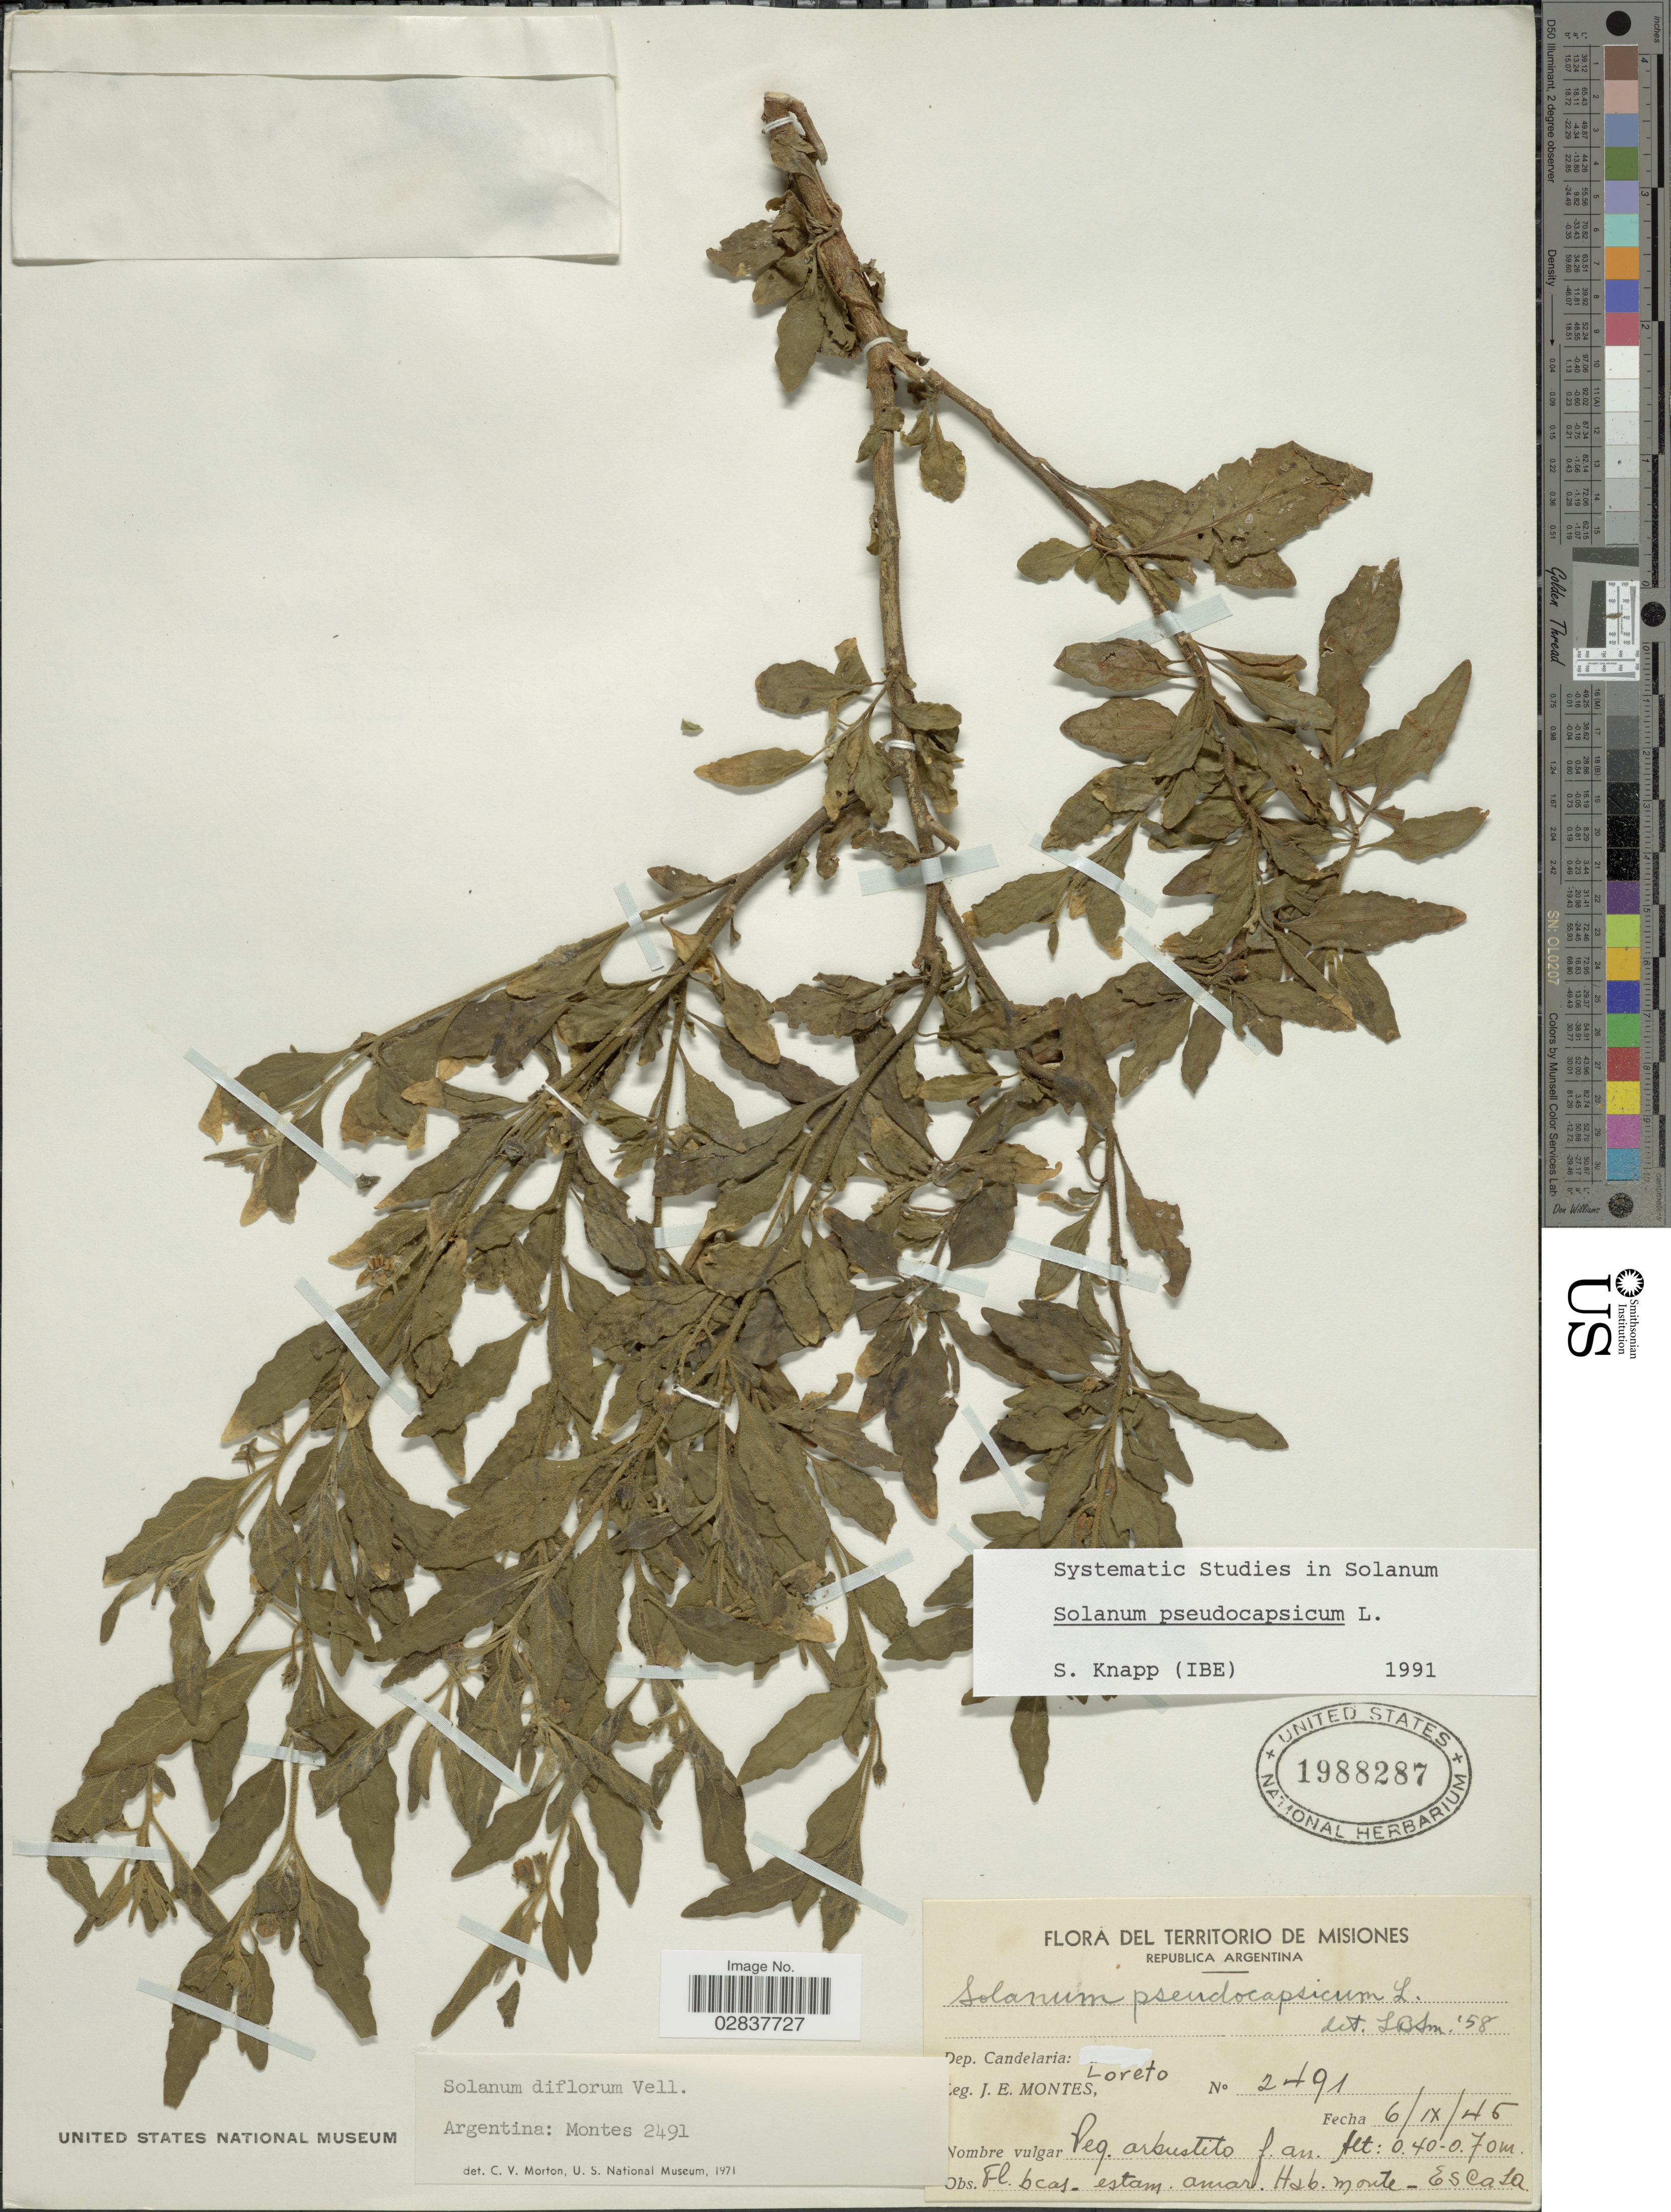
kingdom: Plantae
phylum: Tracheophyta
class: Magnoliopsida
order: Solanales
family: Solanaceae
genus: Solanum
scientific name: Solanum pseudocapsicum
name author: L.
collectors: J. E. Montes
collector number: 2491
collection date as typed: Transcribed d/m/y: 6/9/46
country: Argentina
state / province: Misiones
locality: Dep. Candelaria: Loreto.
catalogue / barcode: US 1988287